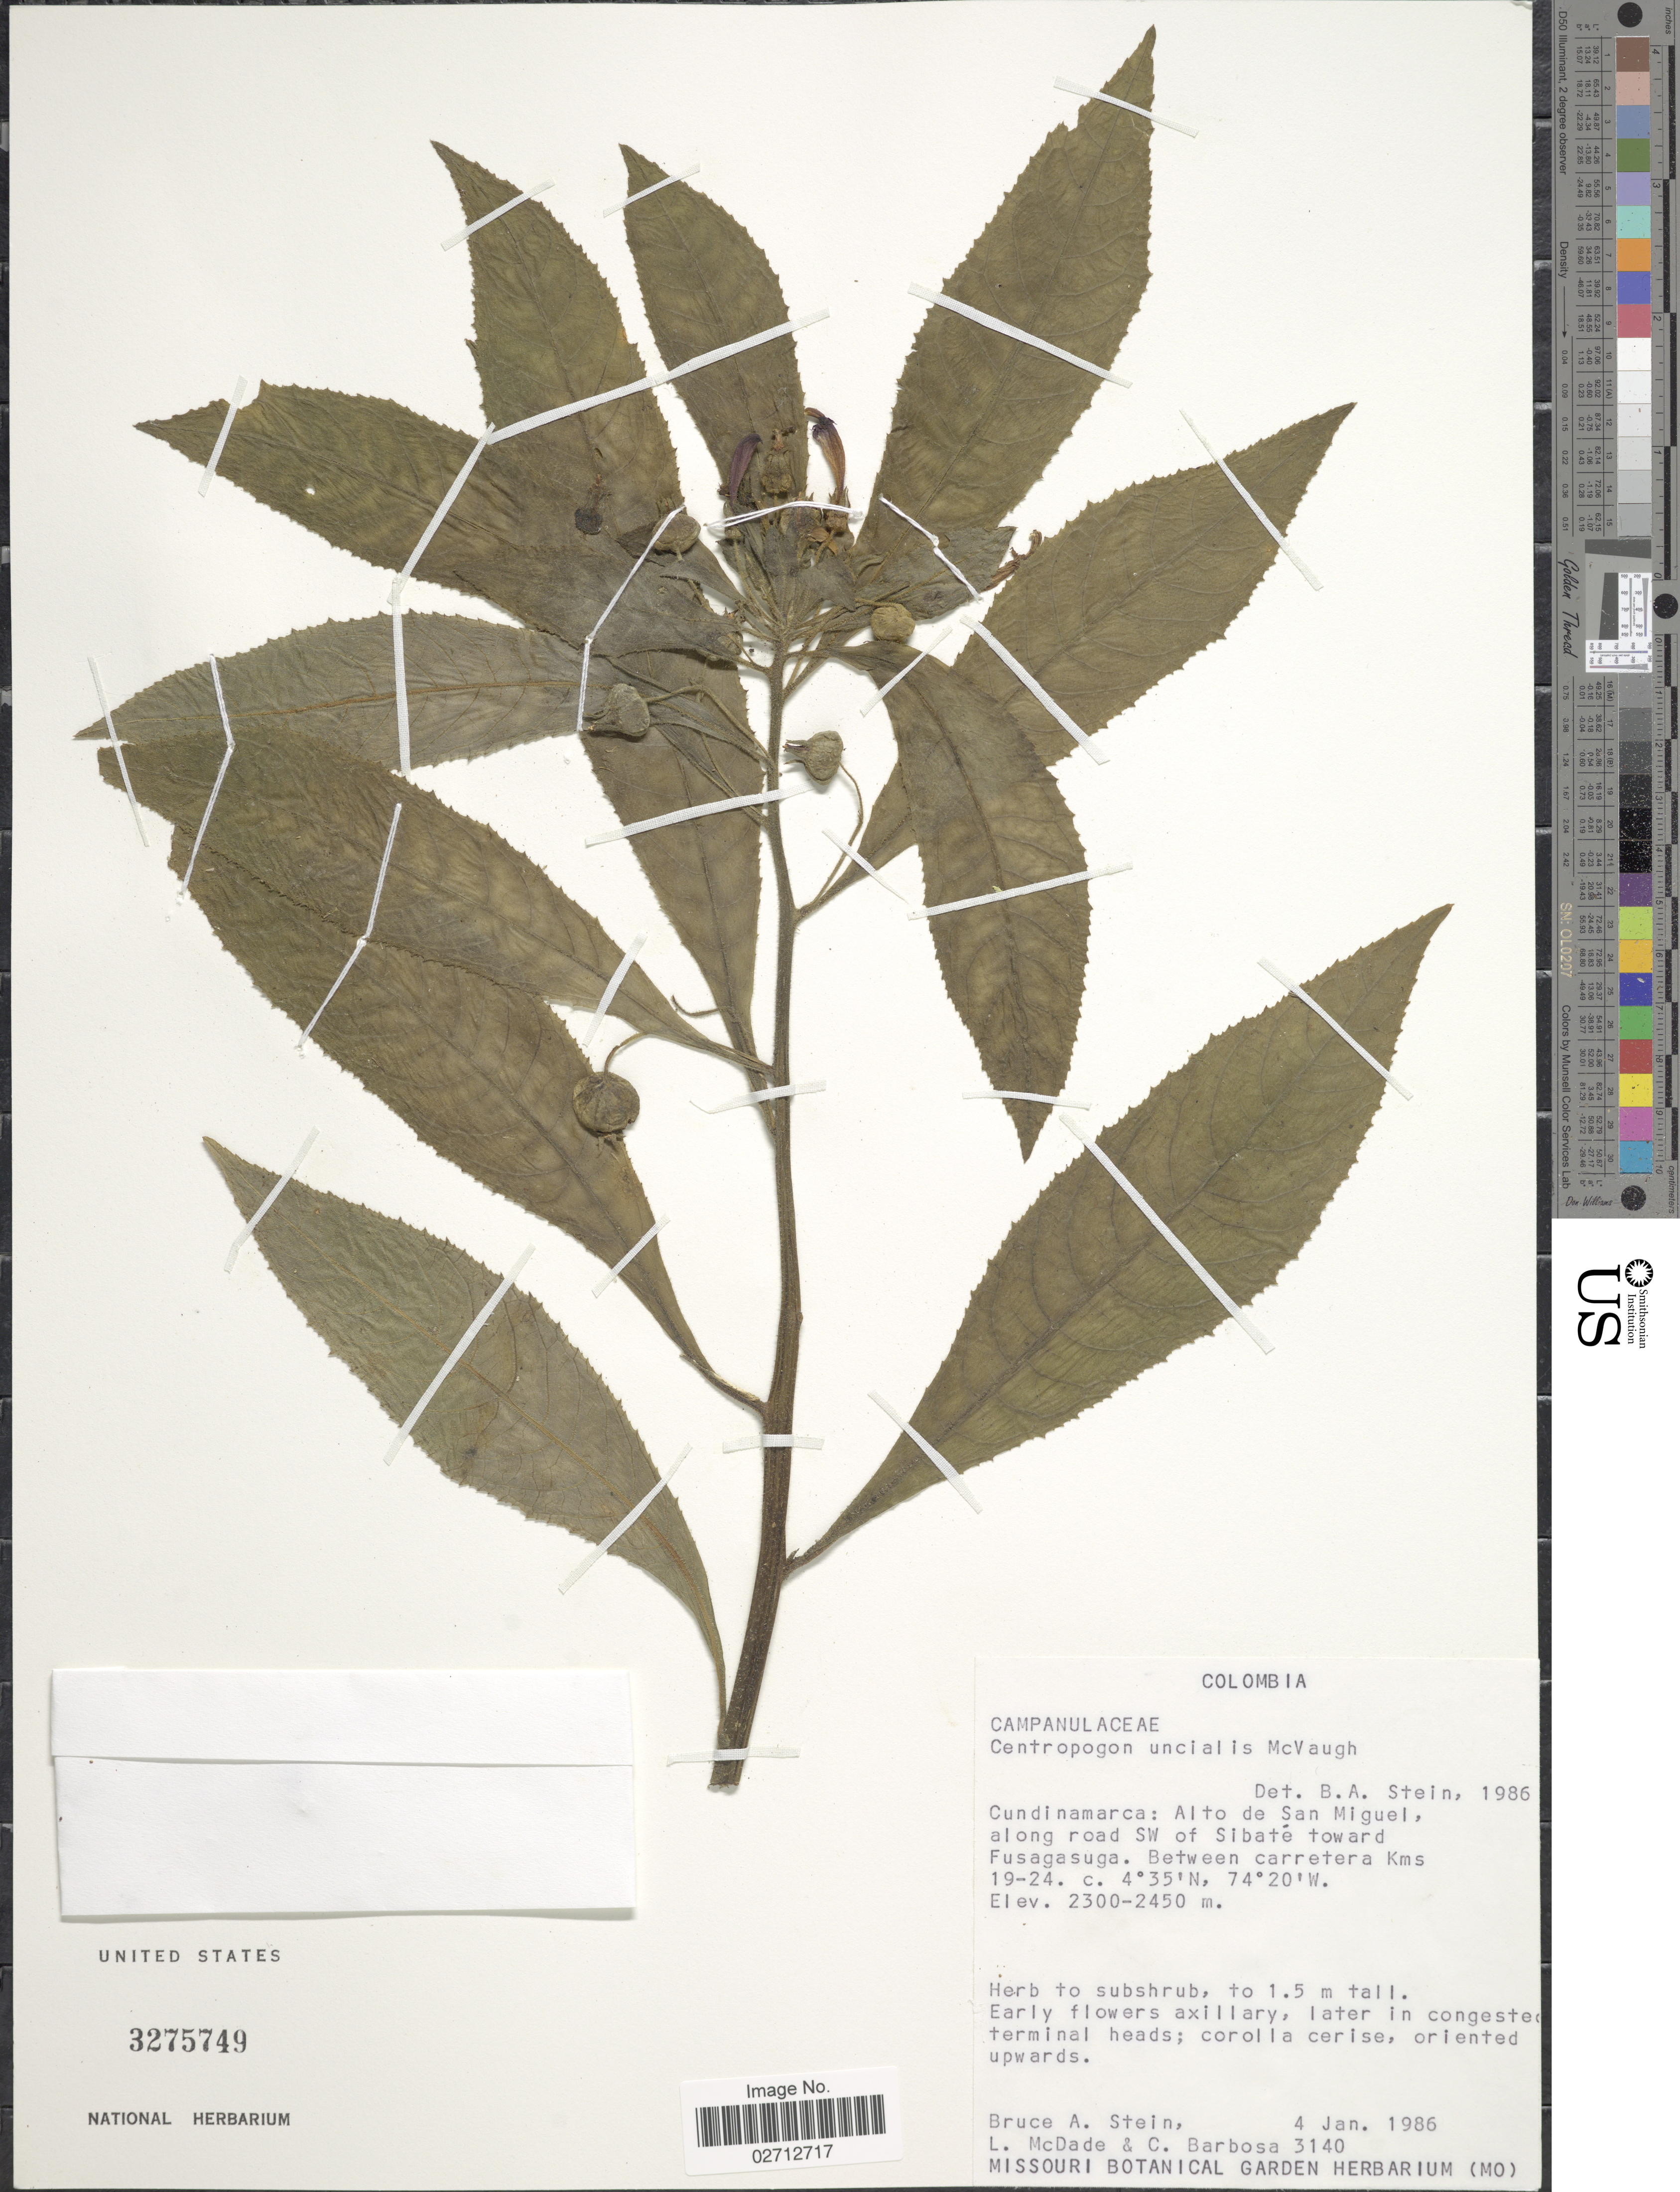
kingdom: Plantae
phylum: Tracheophyta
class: Magnoliopsida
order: Asterales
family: Campanulaceae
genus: Centropogon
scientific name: Centropogon uncialis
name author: McVaugh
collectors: B. A. Stein, L. McDade & C. E. Barbosa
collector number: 3140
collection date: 1986-01-04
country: Colombia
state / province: Cundinamarca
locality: Alto de San Miguel, along road SW of Sibate toward Fusagasuga. Between carretera Kms 19-24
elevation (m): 2300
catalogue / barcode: US 3275749